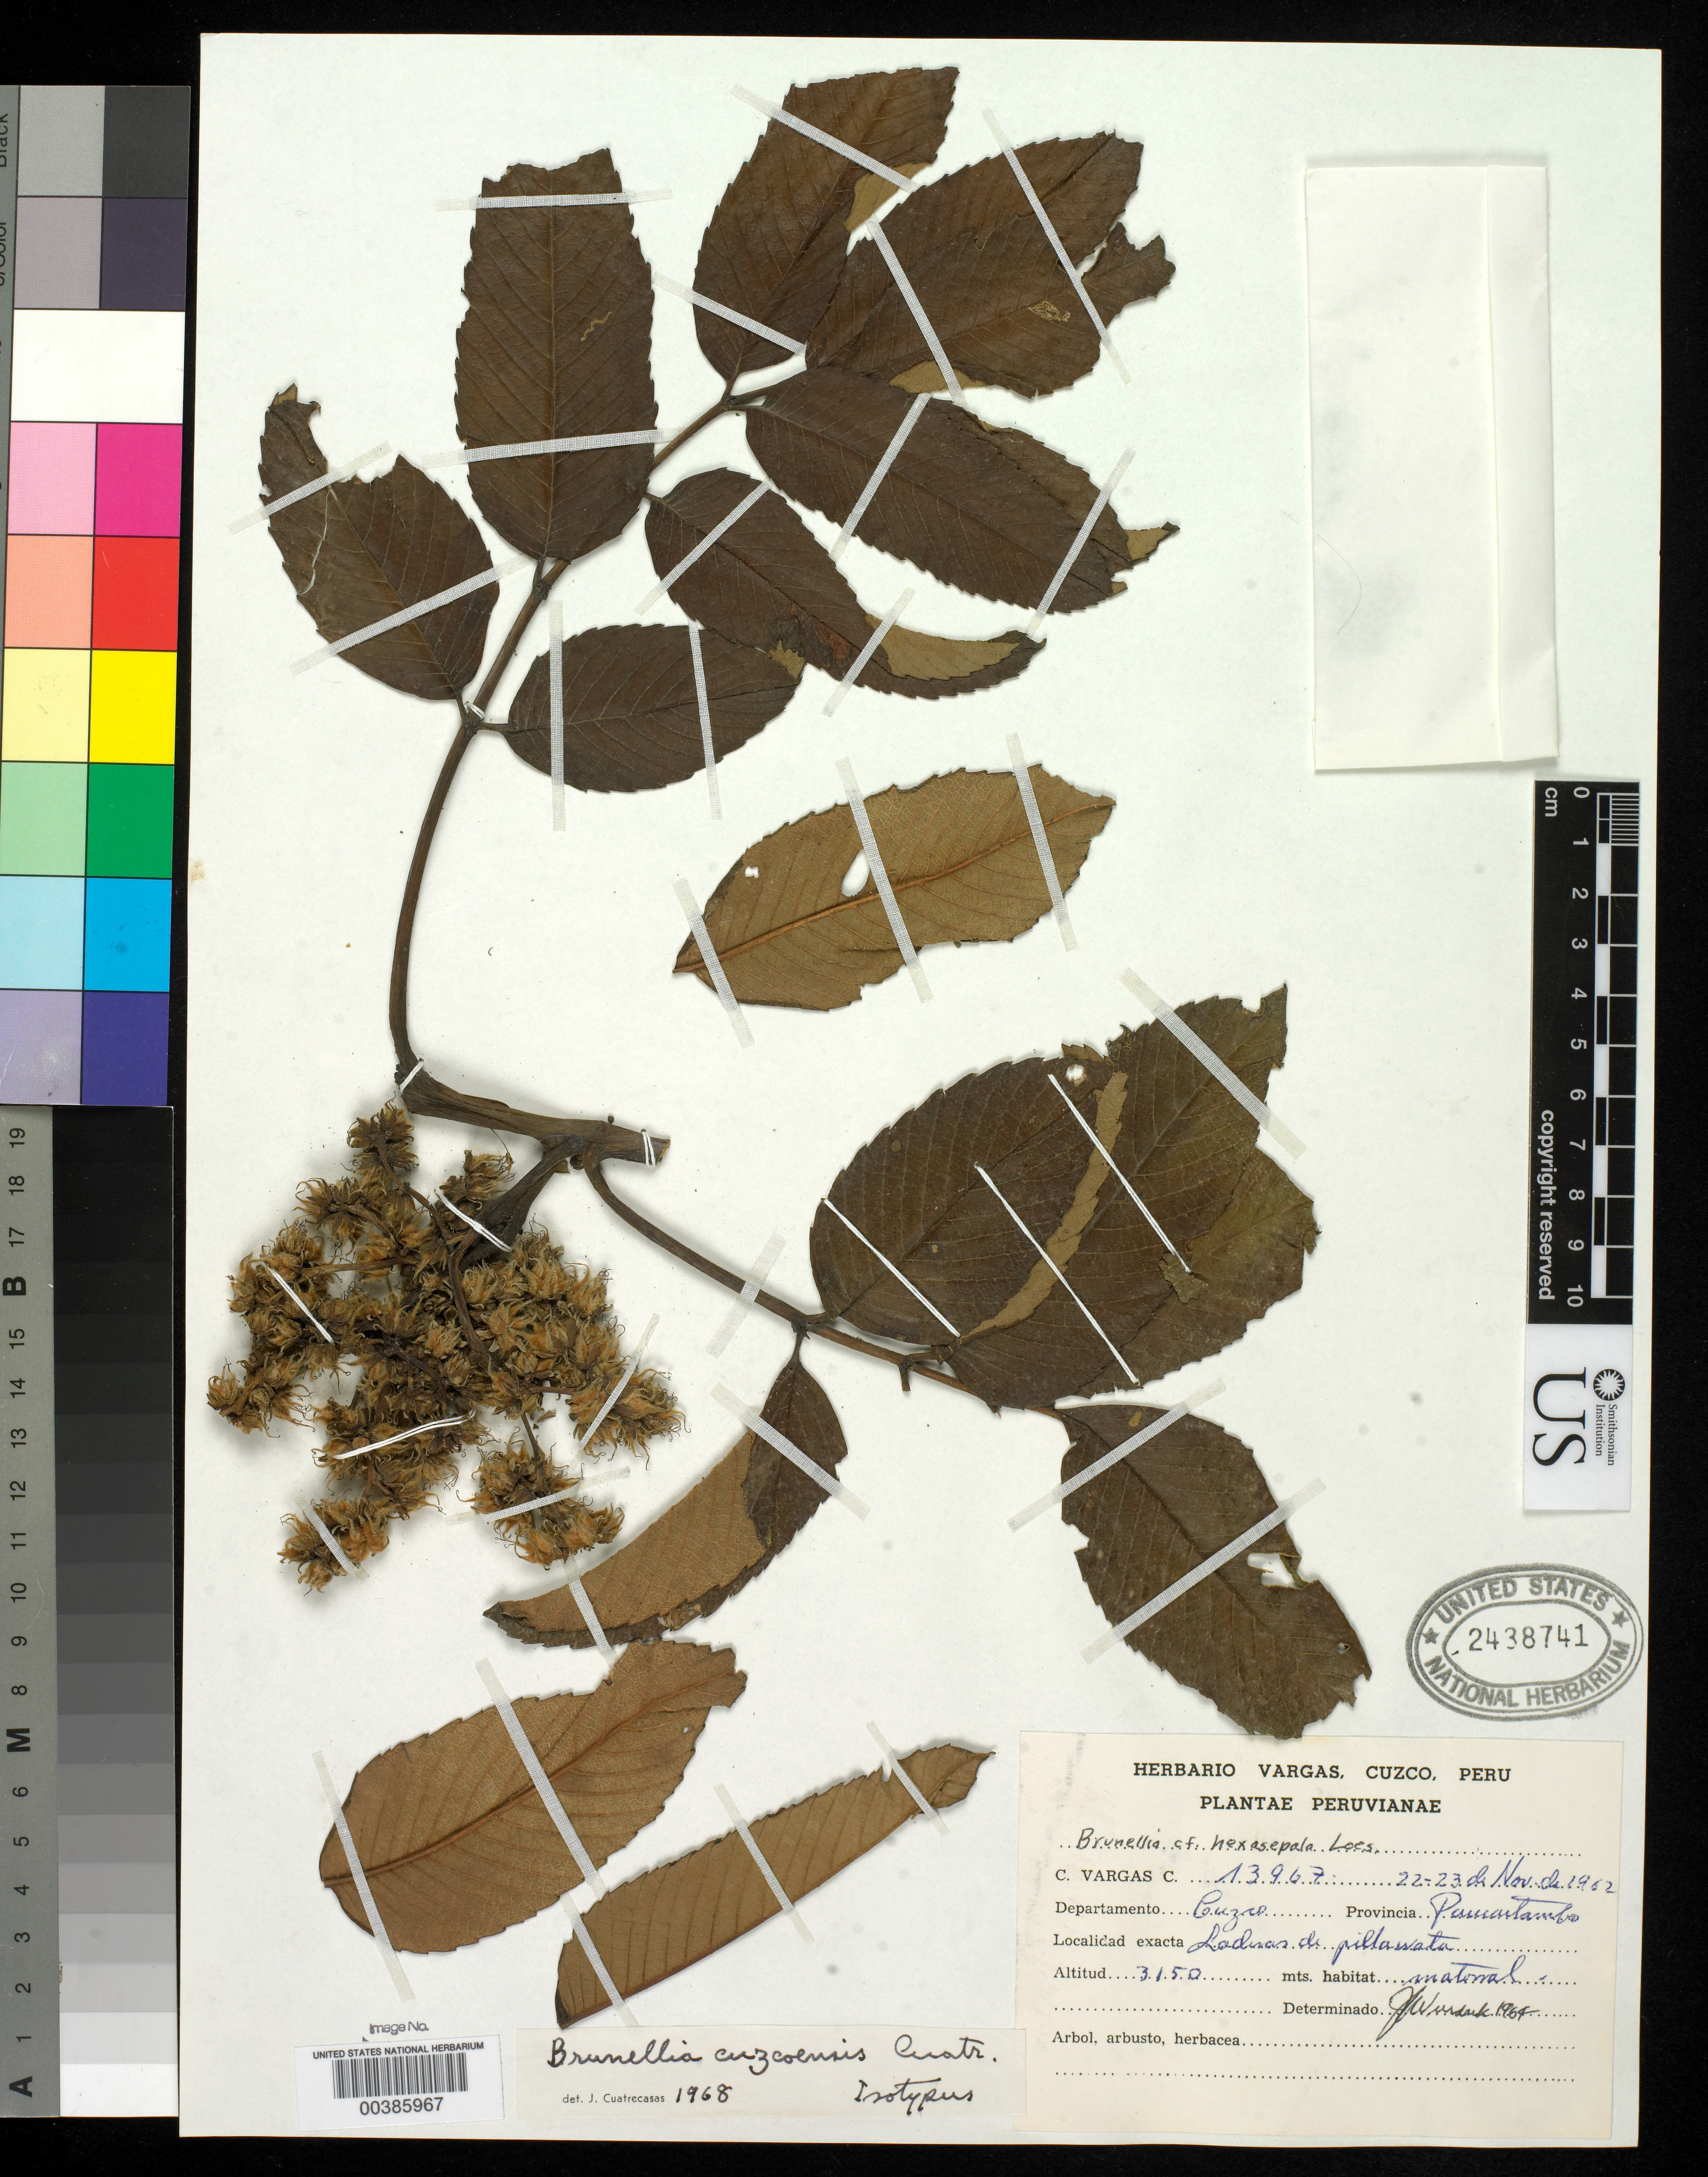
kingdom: Plantae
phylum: Tracheophyta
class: Magnoliopsida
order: Oxalidales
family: Brunelliaceae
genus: Brunellia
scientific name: Brunellia cuzcoensis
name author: Cuatrec.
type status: Isotype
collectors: C. Vargas Calderón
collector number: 13967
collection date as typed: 22 Nov 1962 to 23 Nov 1962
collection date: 1962-11-22/1962-11-23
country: Peru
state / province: Cusco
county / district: Paucartambo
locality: laderas de Pillahuata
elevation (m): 3150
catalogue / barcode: US 2438741